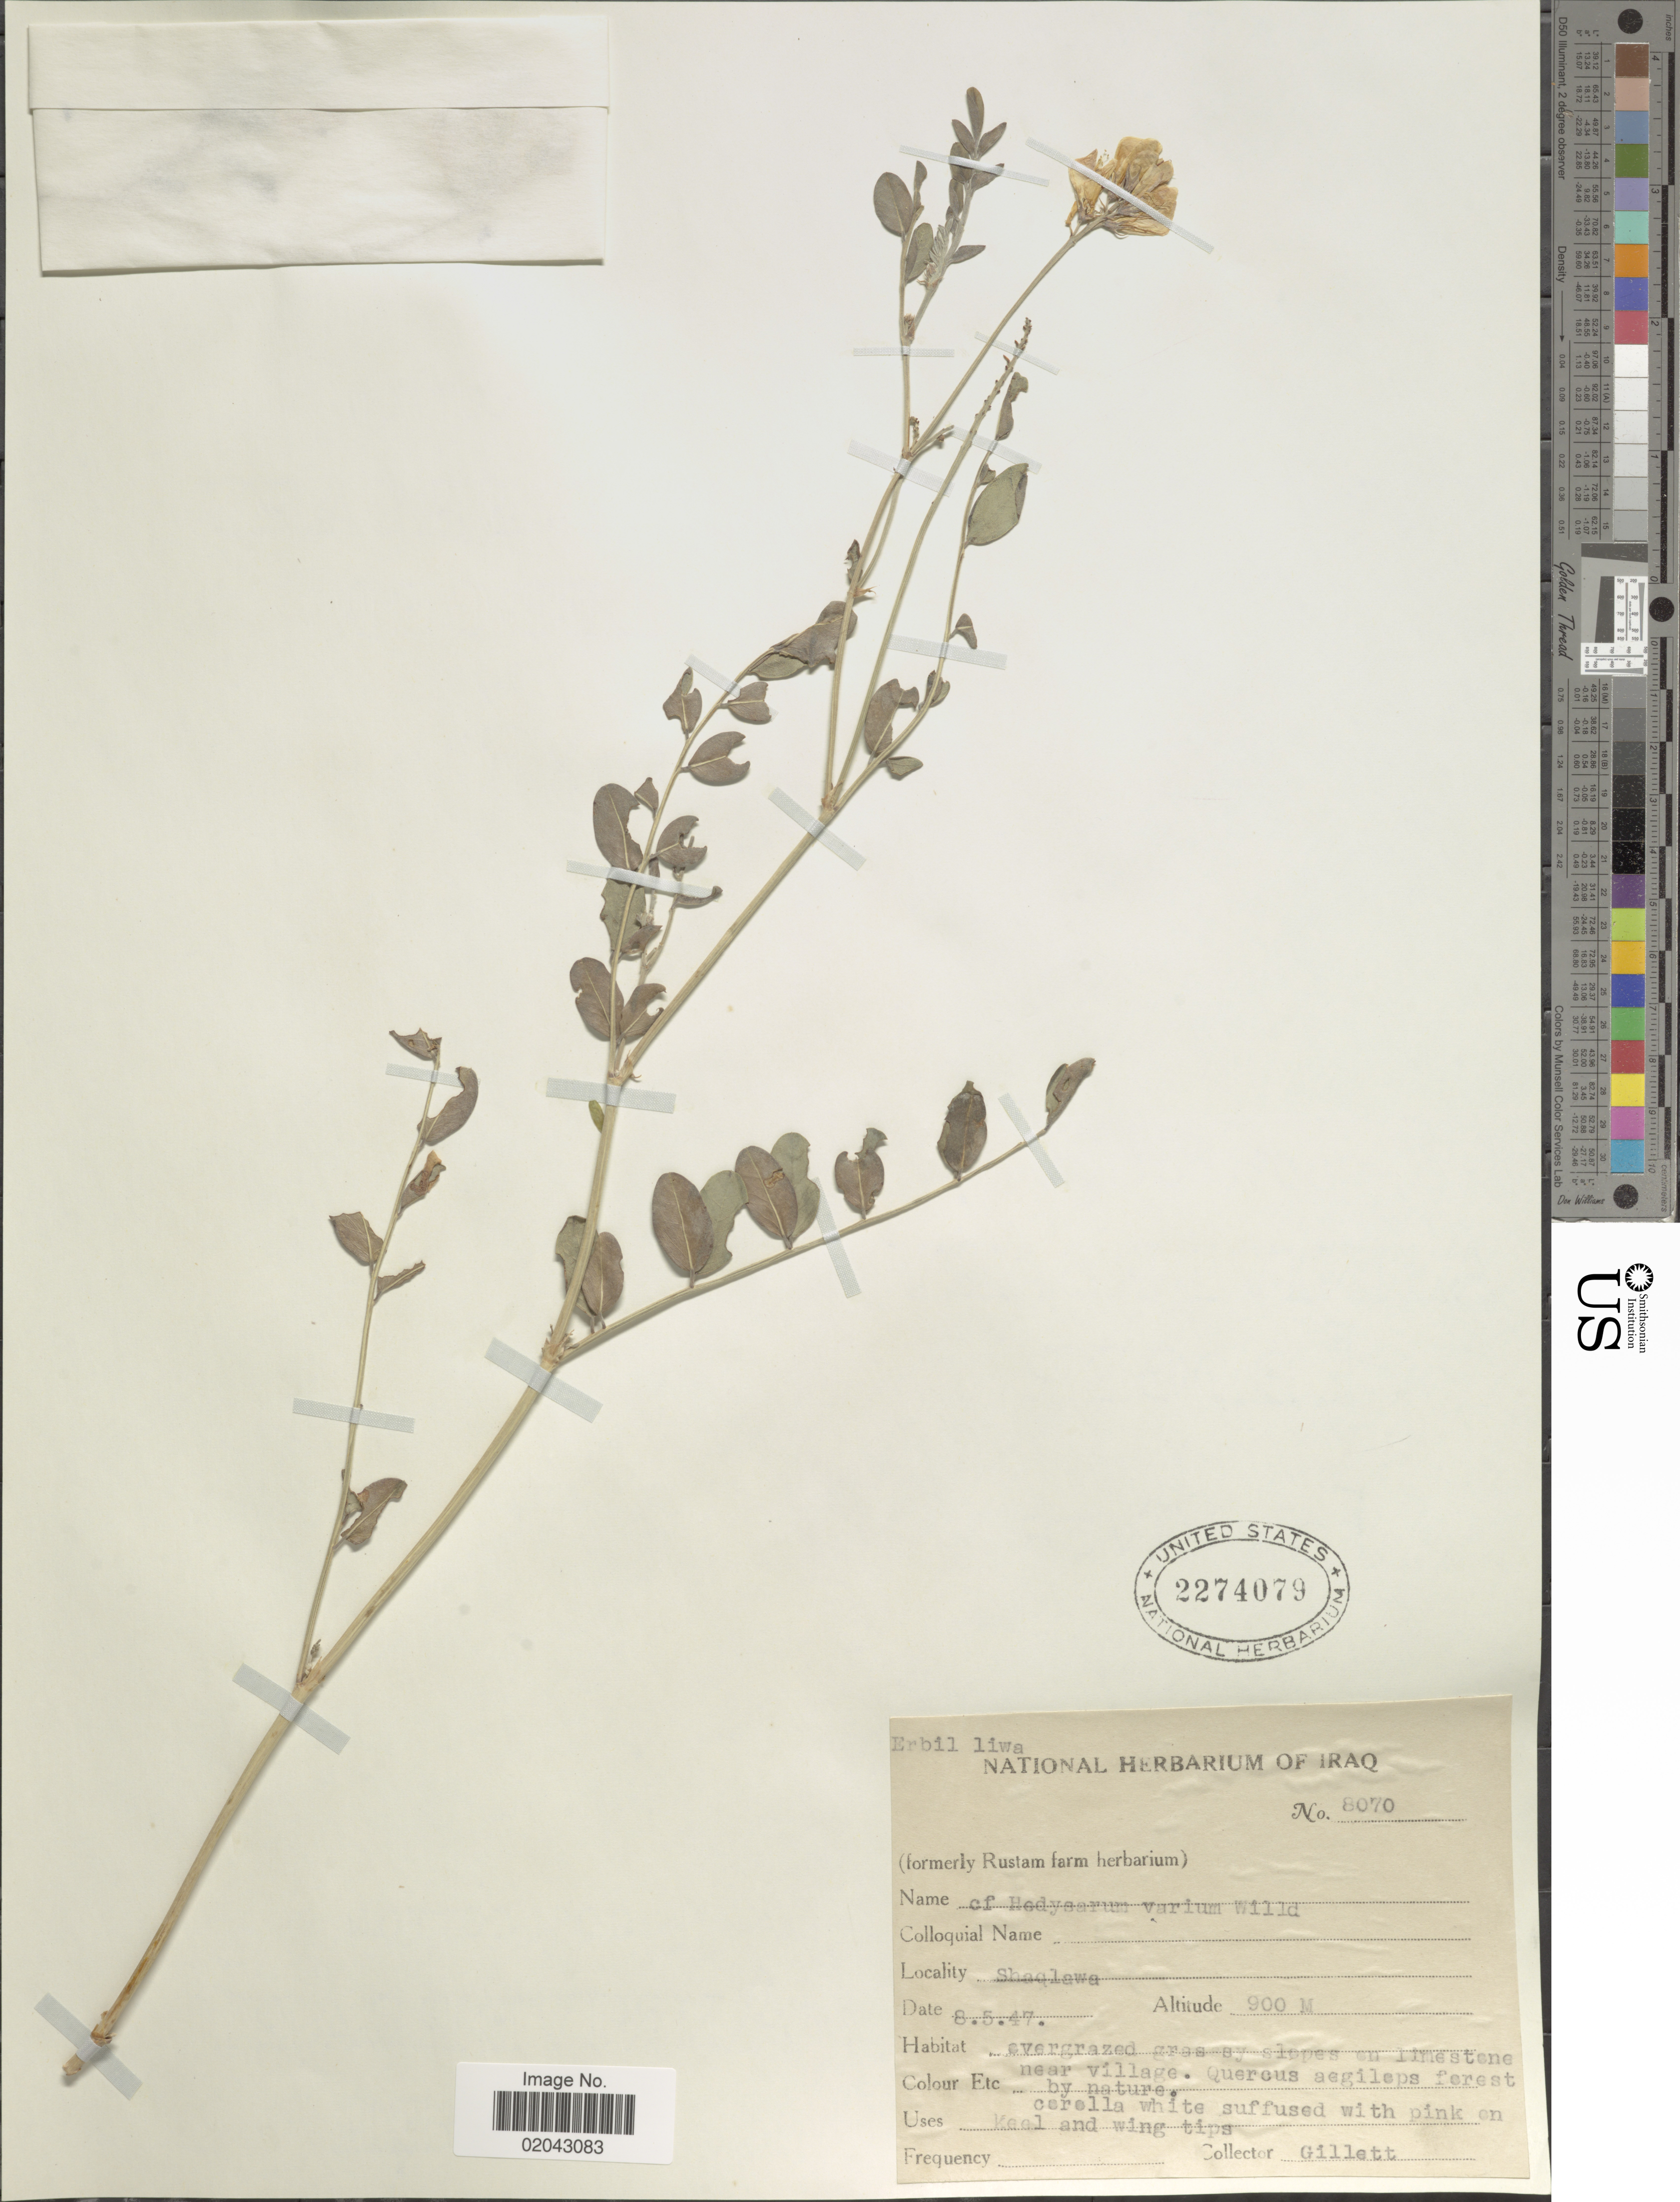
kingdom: Plantae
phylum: Tracheophyta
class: Magnoliopsida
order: Fabales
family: Fabaceae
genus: Hedysarum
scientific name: Hedysarum varium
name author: Willd.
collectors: Gillett, --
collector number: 8070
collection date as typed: Transcribed d/m/y: 8/5/47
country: Iraq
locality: Shaqlawa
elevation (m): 900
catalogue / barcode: US 2274079